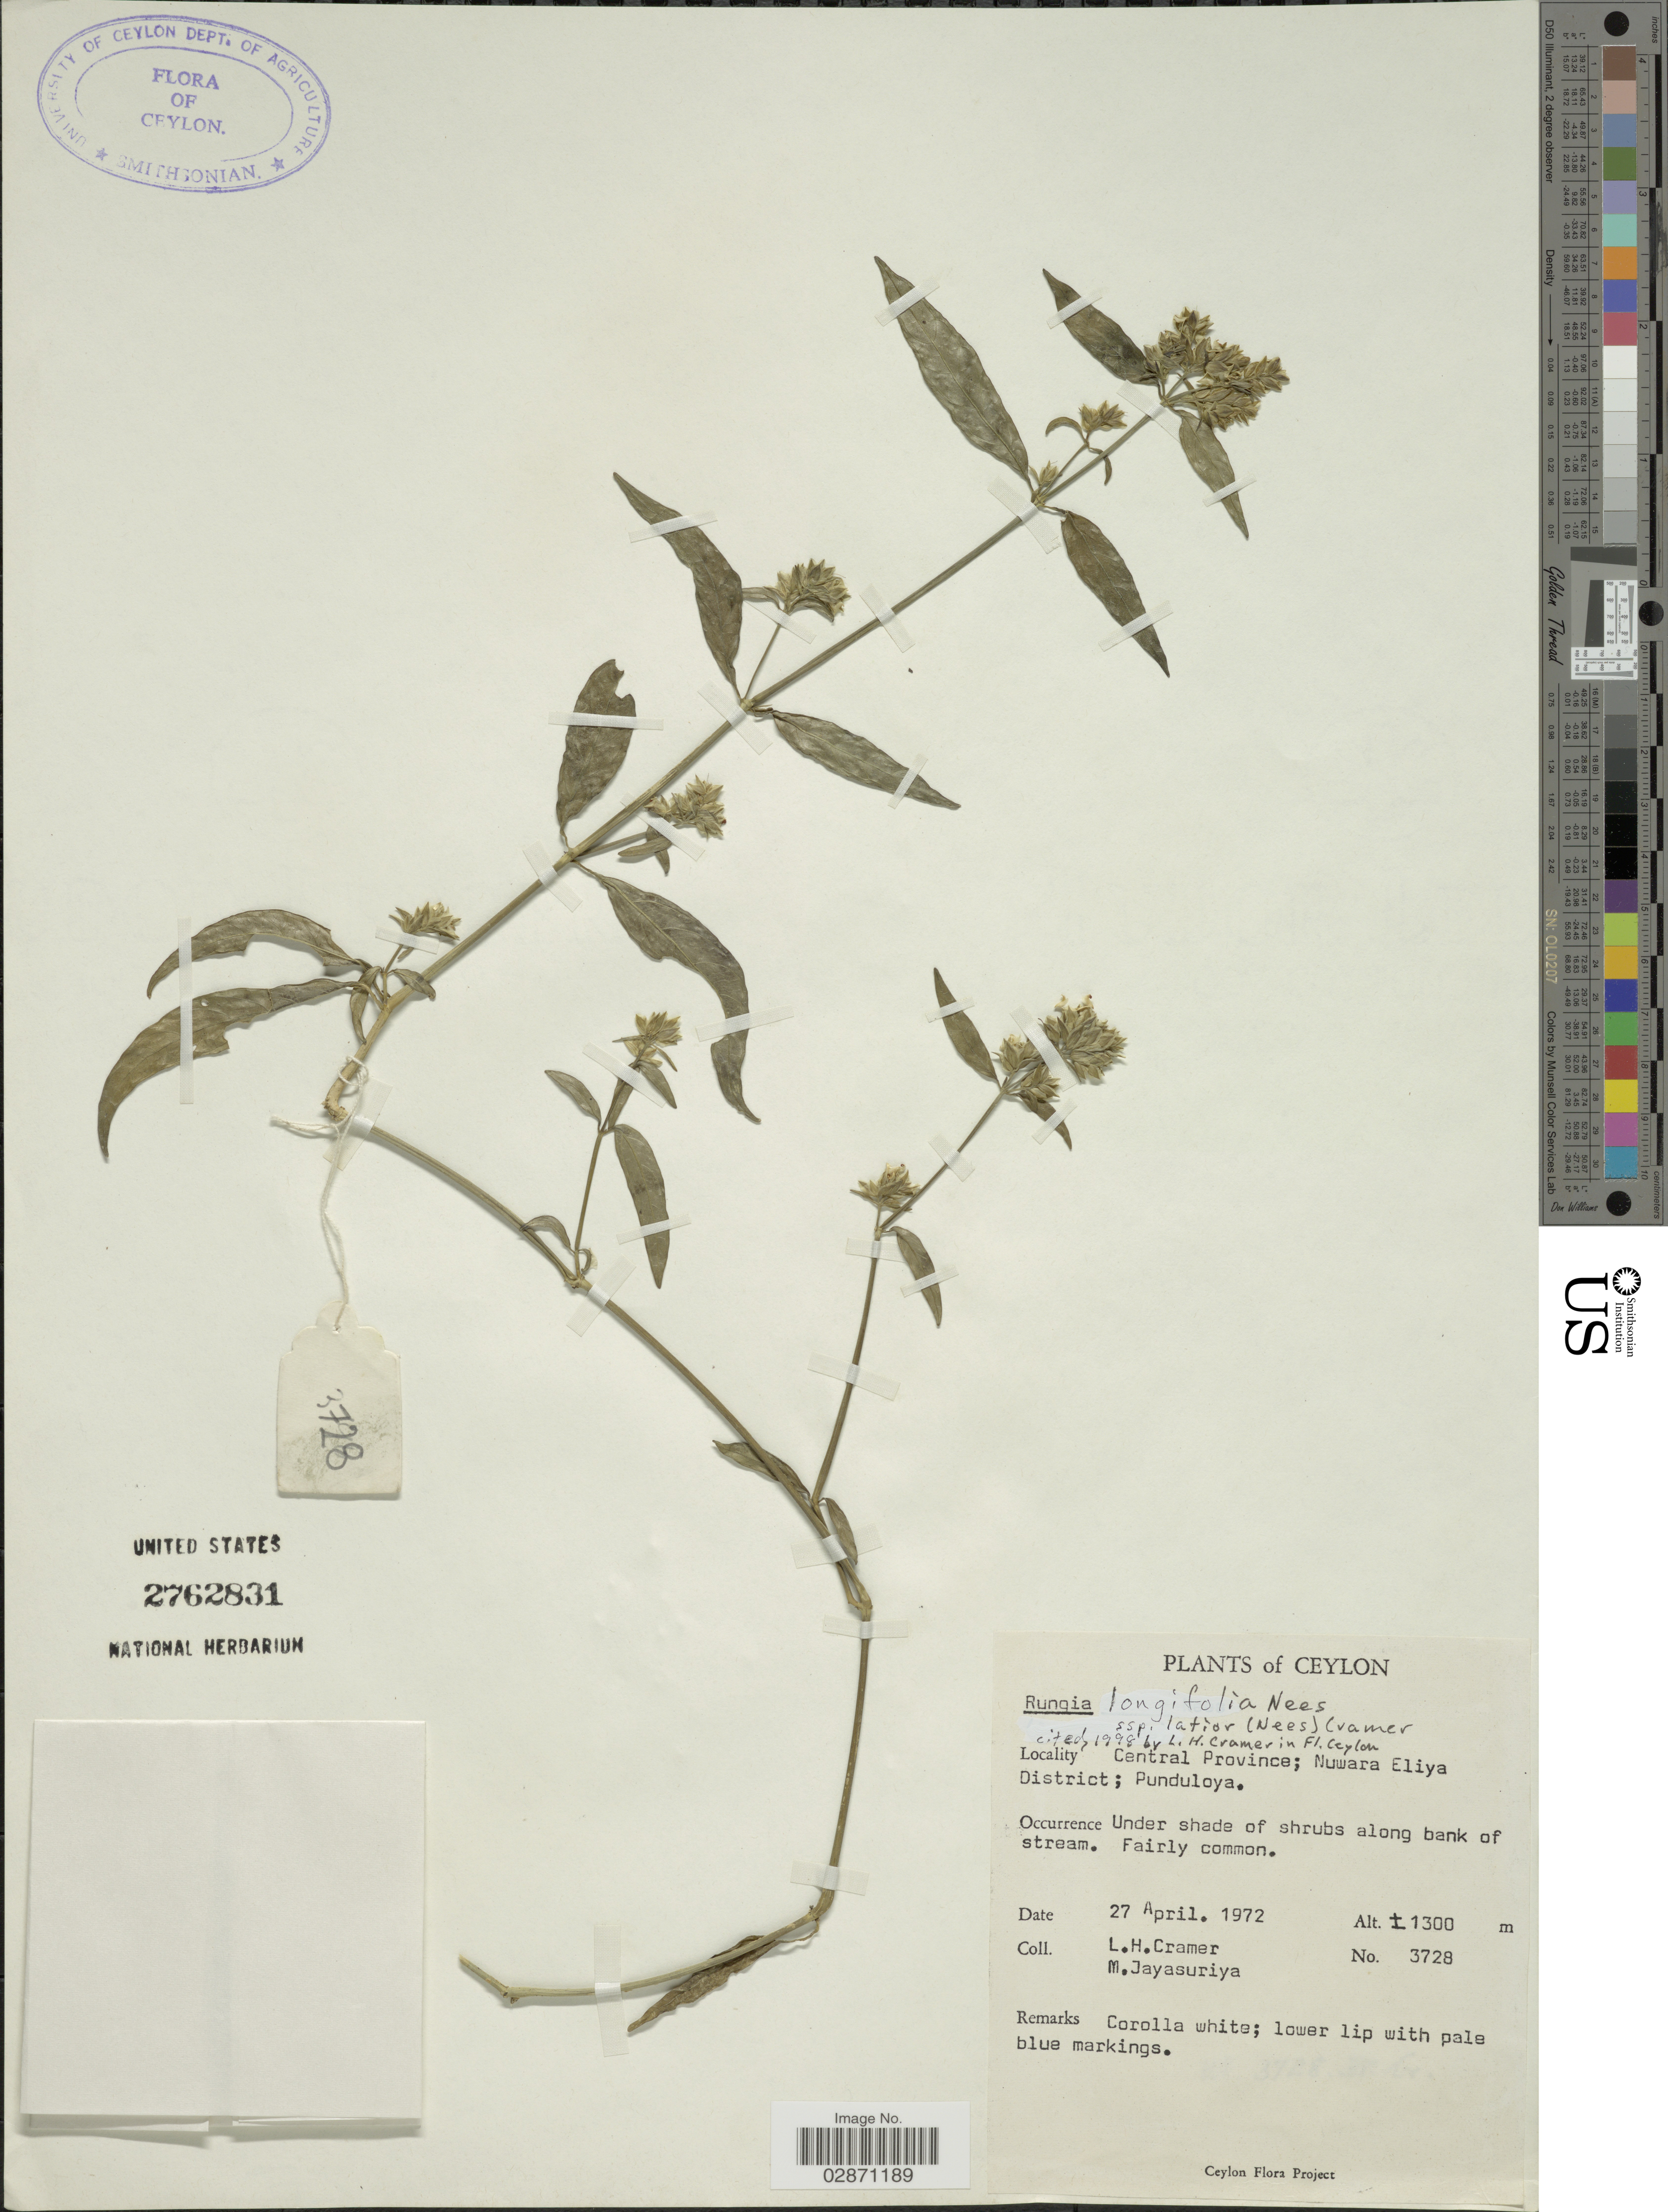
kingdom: Plantae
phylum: Tracheophyta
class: Magnoliopsida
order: Lamiales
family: Acanthaceae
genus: Rungia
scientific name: Rungia longifolia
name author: Nees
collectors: L. H. Cramer & M. Jayasuriya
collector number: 3728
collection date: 1972-04-27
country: Sri Lanka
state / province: Central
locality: Ceylon. Nuwara Eliya District; Punduloya.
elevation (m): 1300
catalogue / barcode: US 2762831